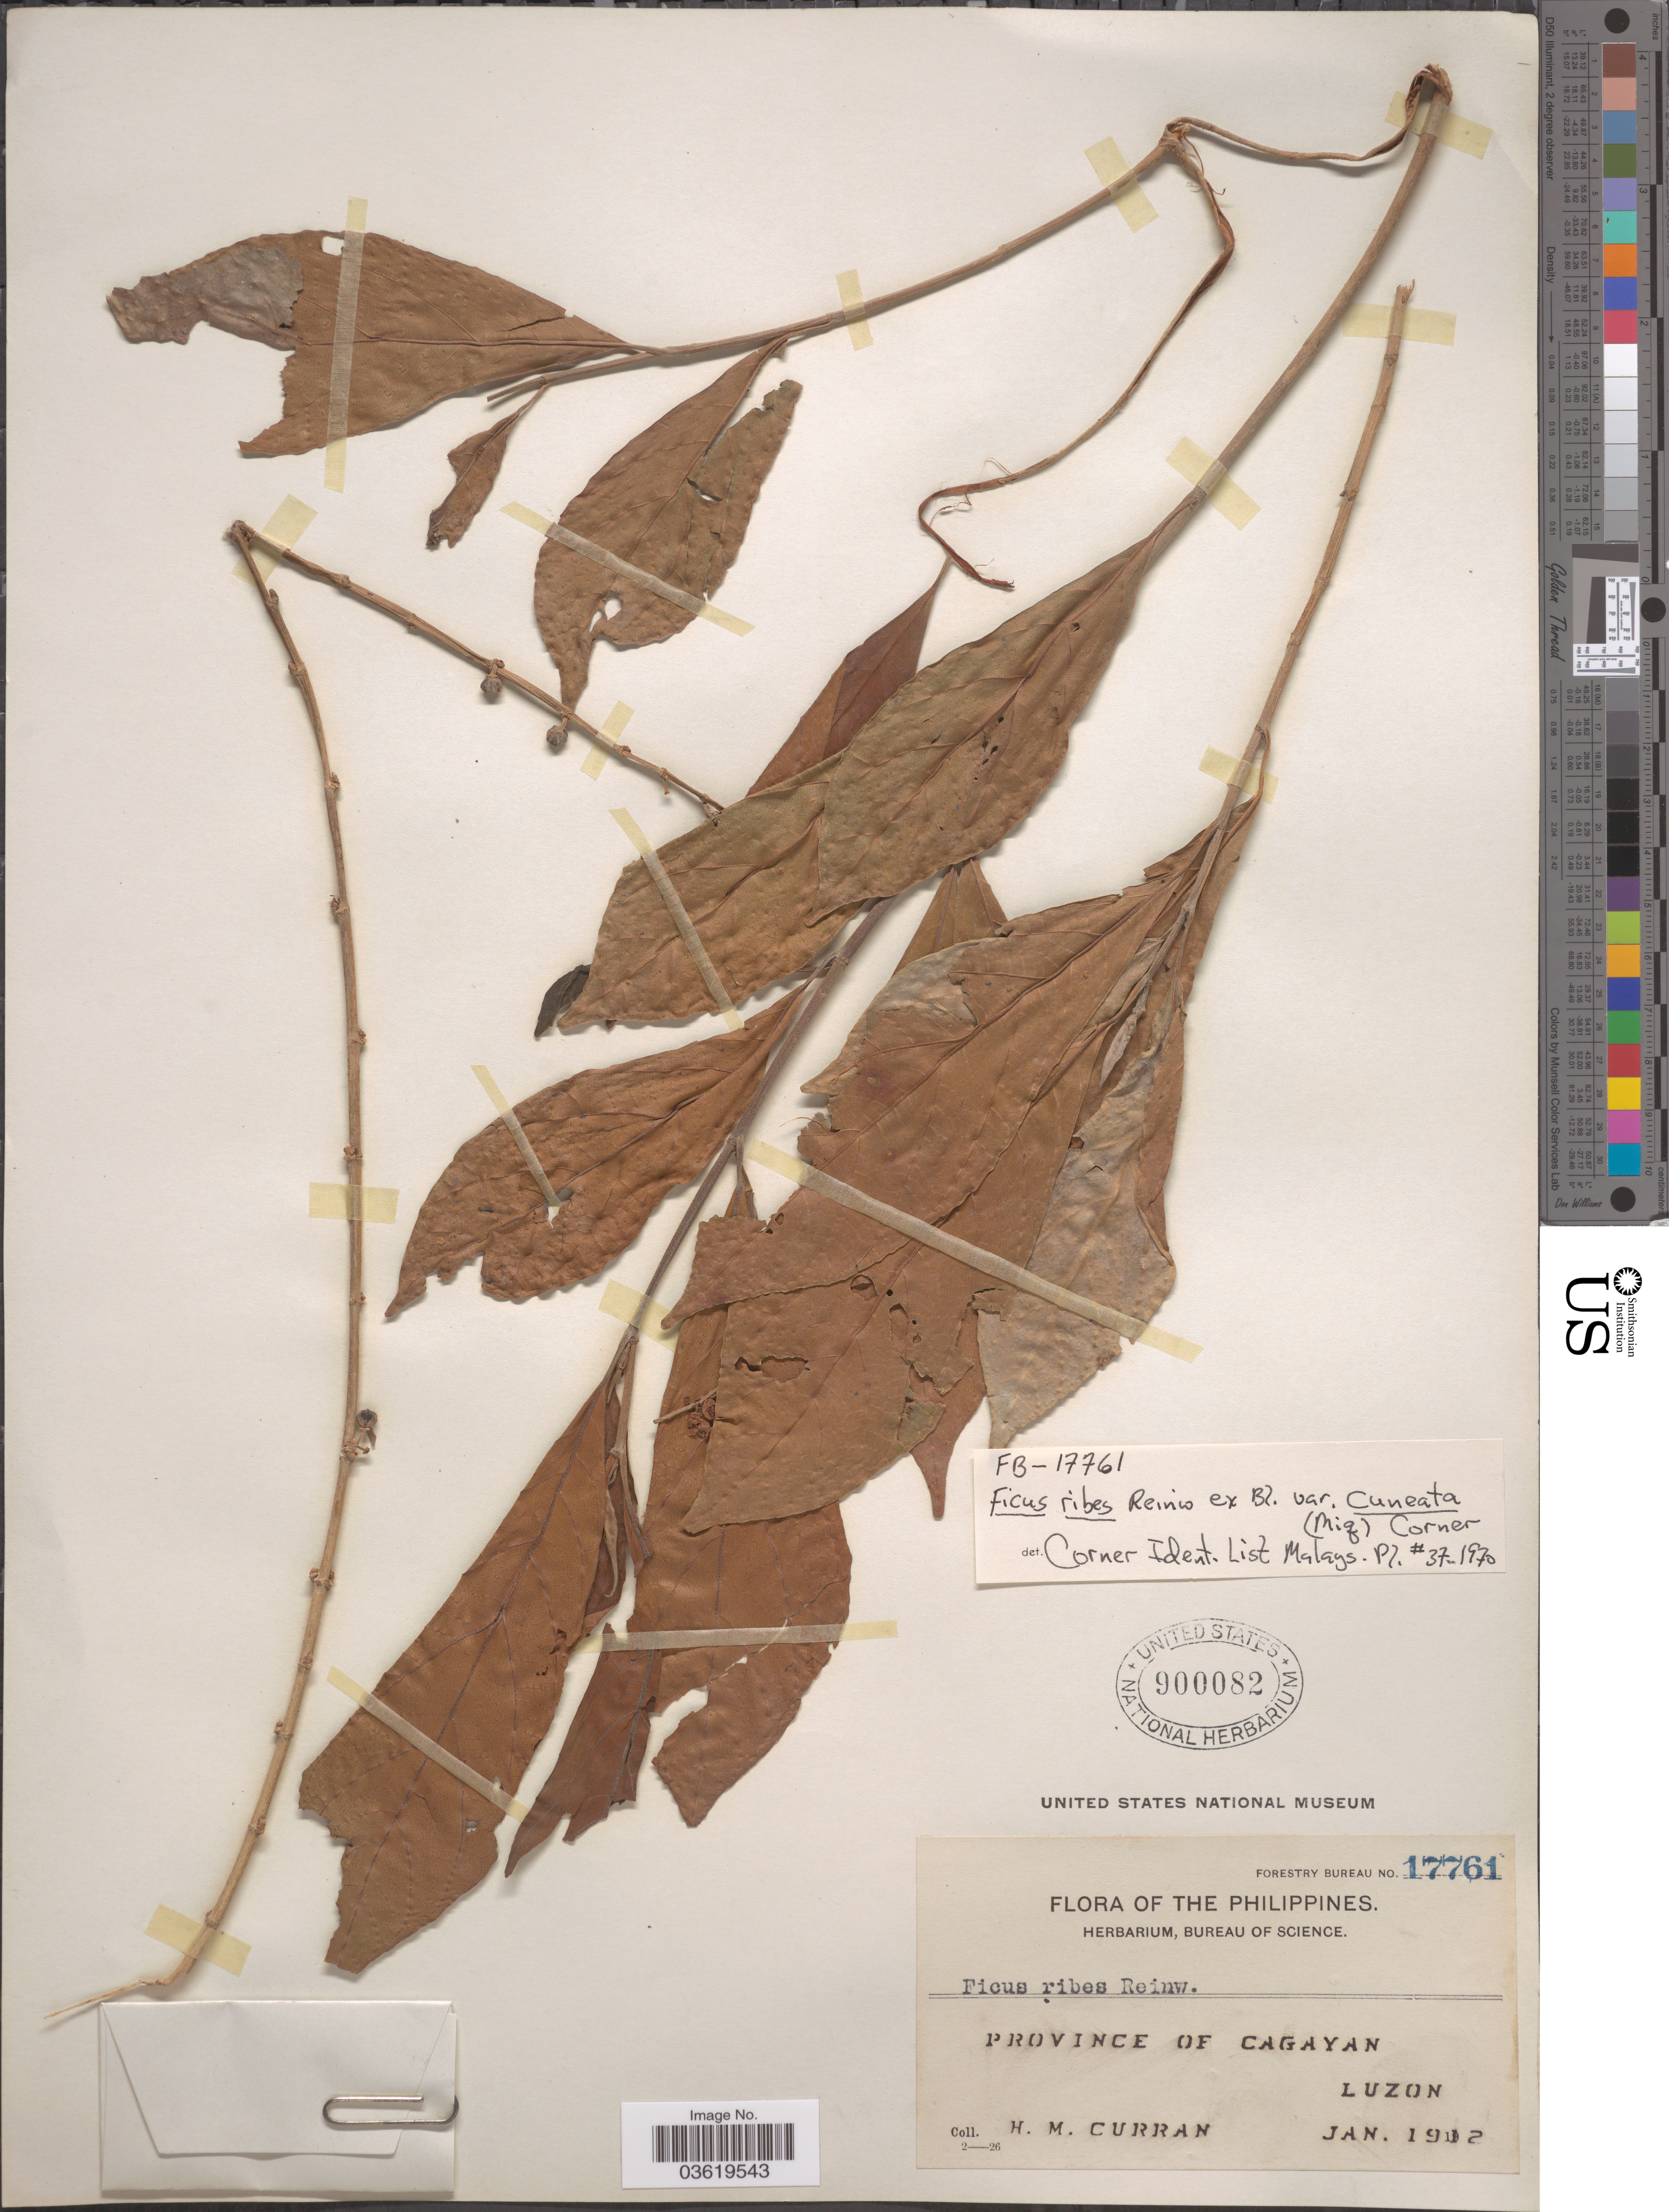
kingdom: Plantae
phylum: Tracheophyta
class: Magnoliopsida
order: Rosales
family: Moraceae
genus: Ficus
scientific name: Ficus ribes var. cuneata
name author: (Miq.) Corner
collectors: H. M. Curran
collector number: Forestry Bureau 17761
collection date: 1912-01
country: Philippines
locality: Province of Cagayan. Luzon.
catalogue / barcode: US 900082